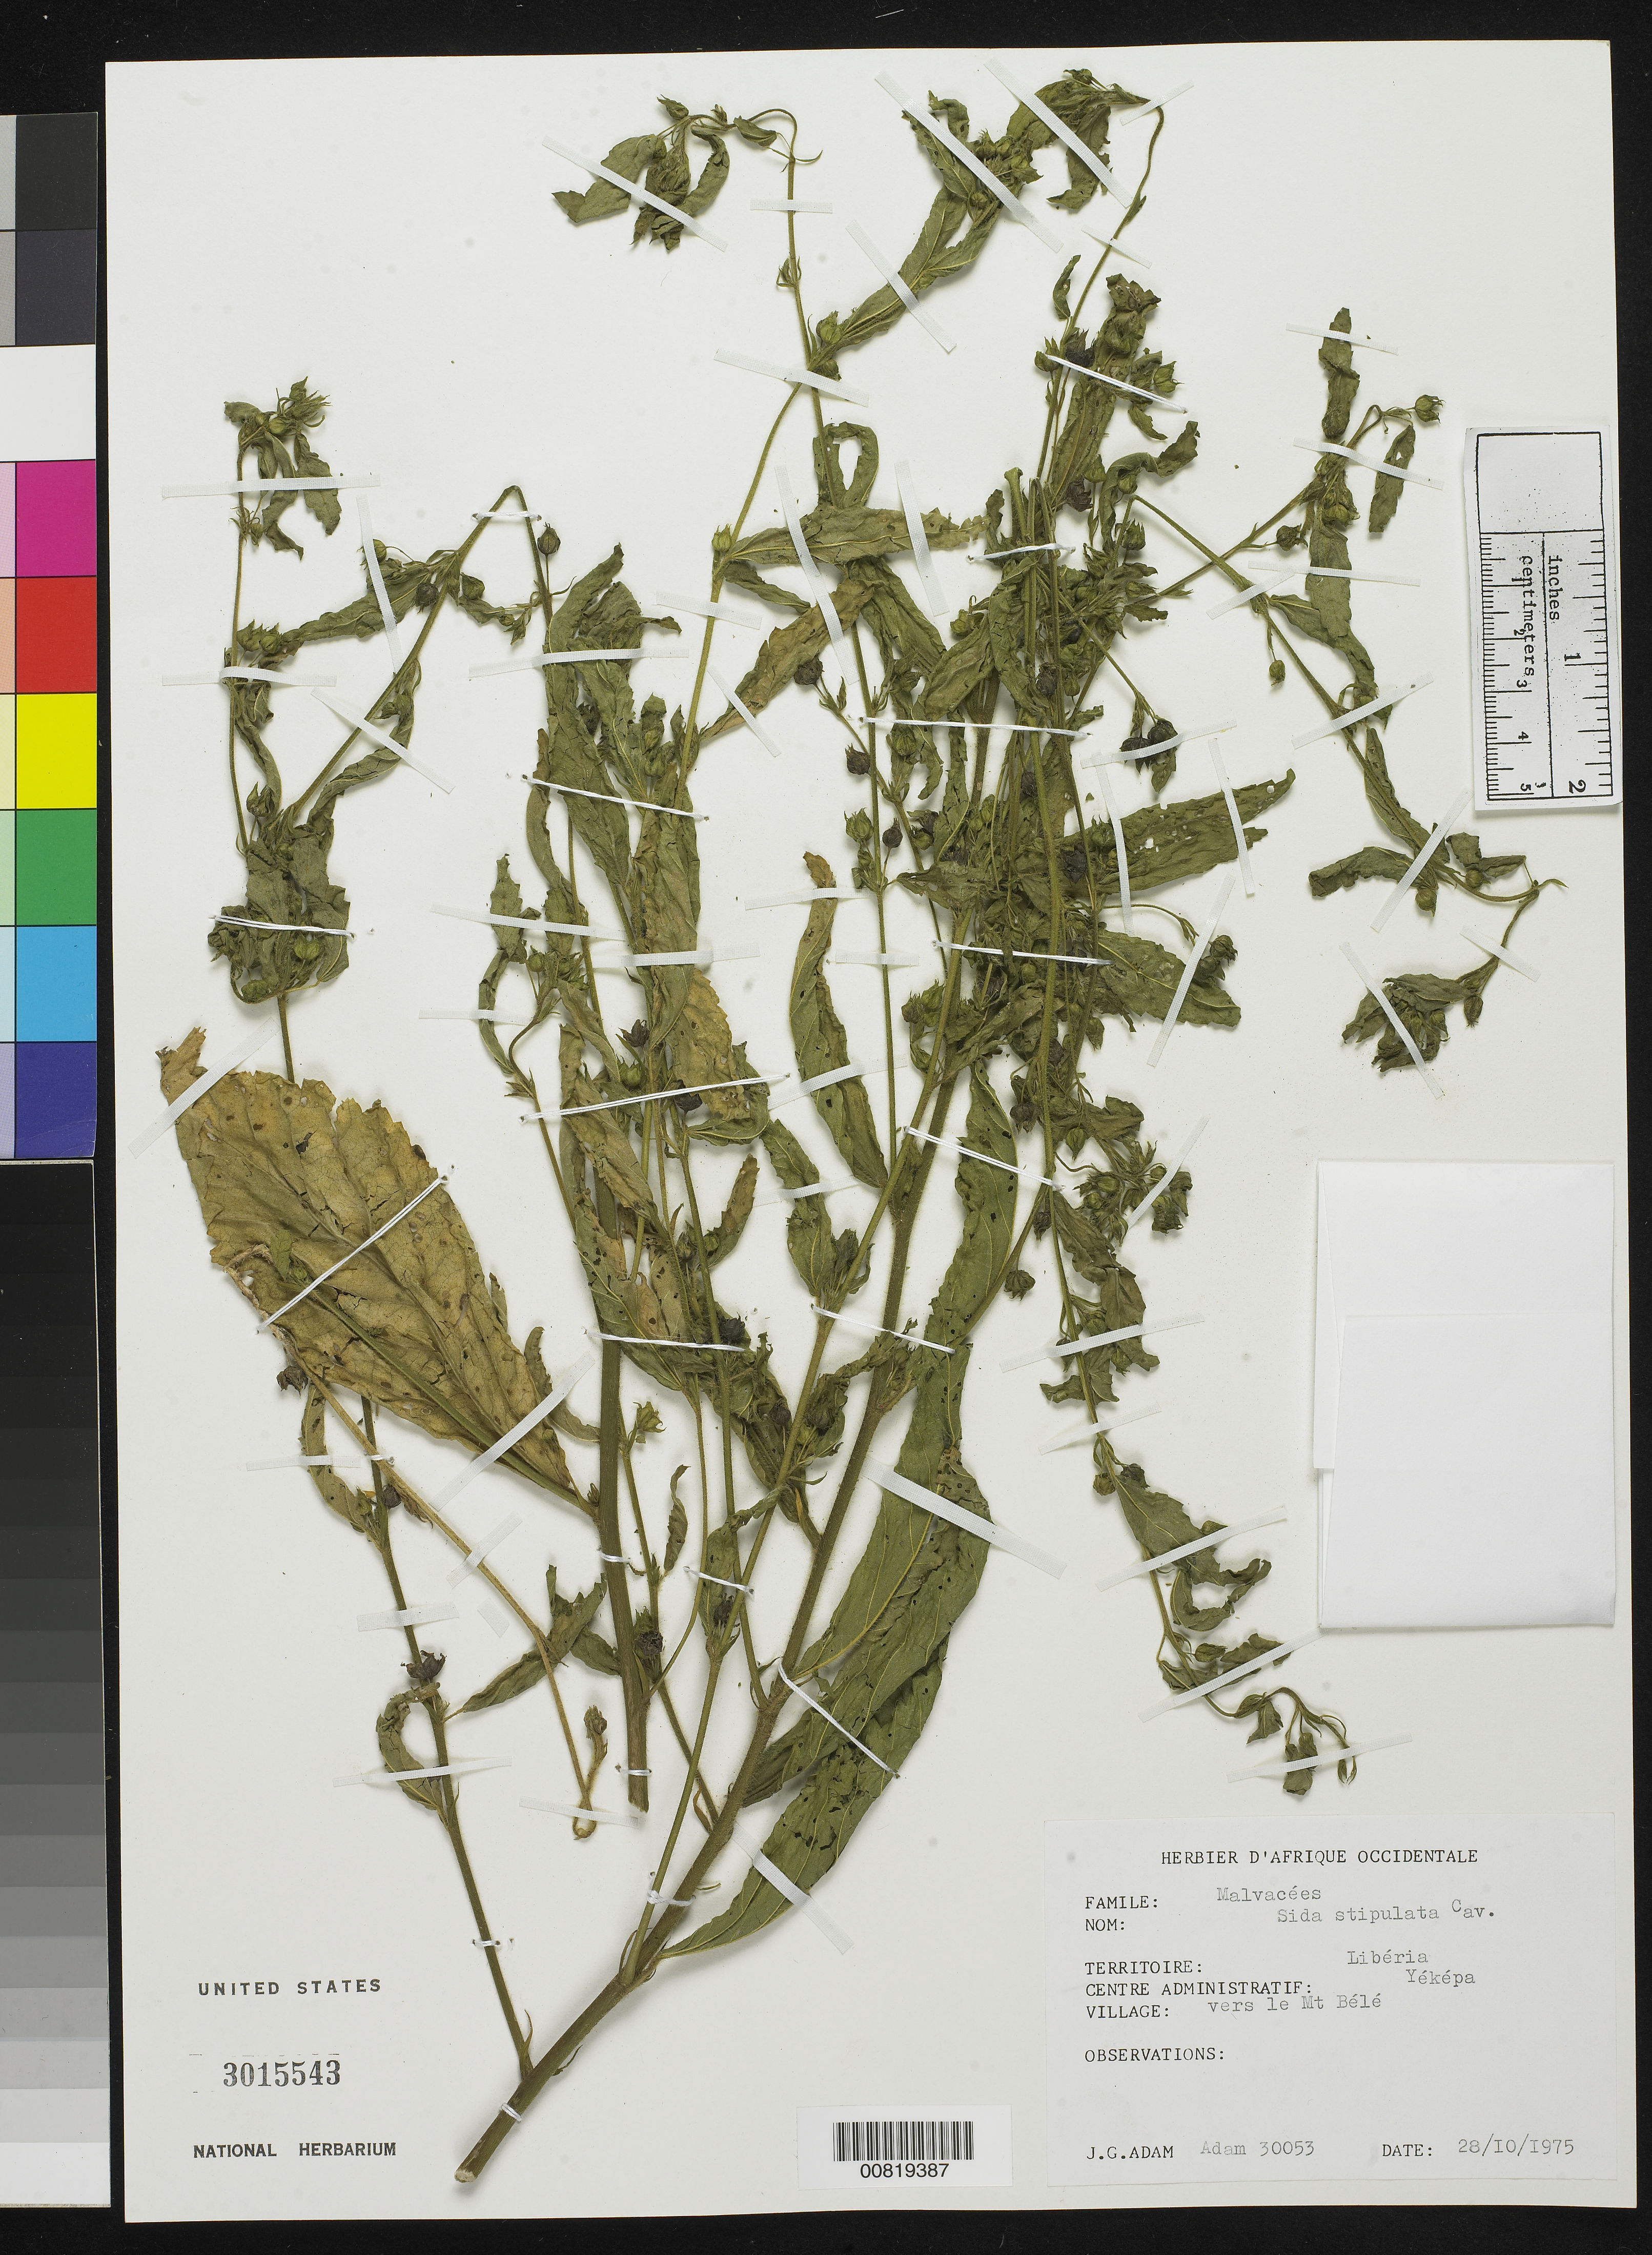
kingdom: Plantae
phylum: Tracheophyta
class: Magnoliopsida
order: Malvales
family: Malvaceae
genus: Sida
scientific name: Sida stipulata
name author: Cav.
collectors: J. Adam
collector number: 30053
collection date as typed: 28 Oct 1975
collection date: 1975-10-28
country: Liberia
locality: Yéképa, vera le Mt. Bélé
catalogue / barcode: US 3015543